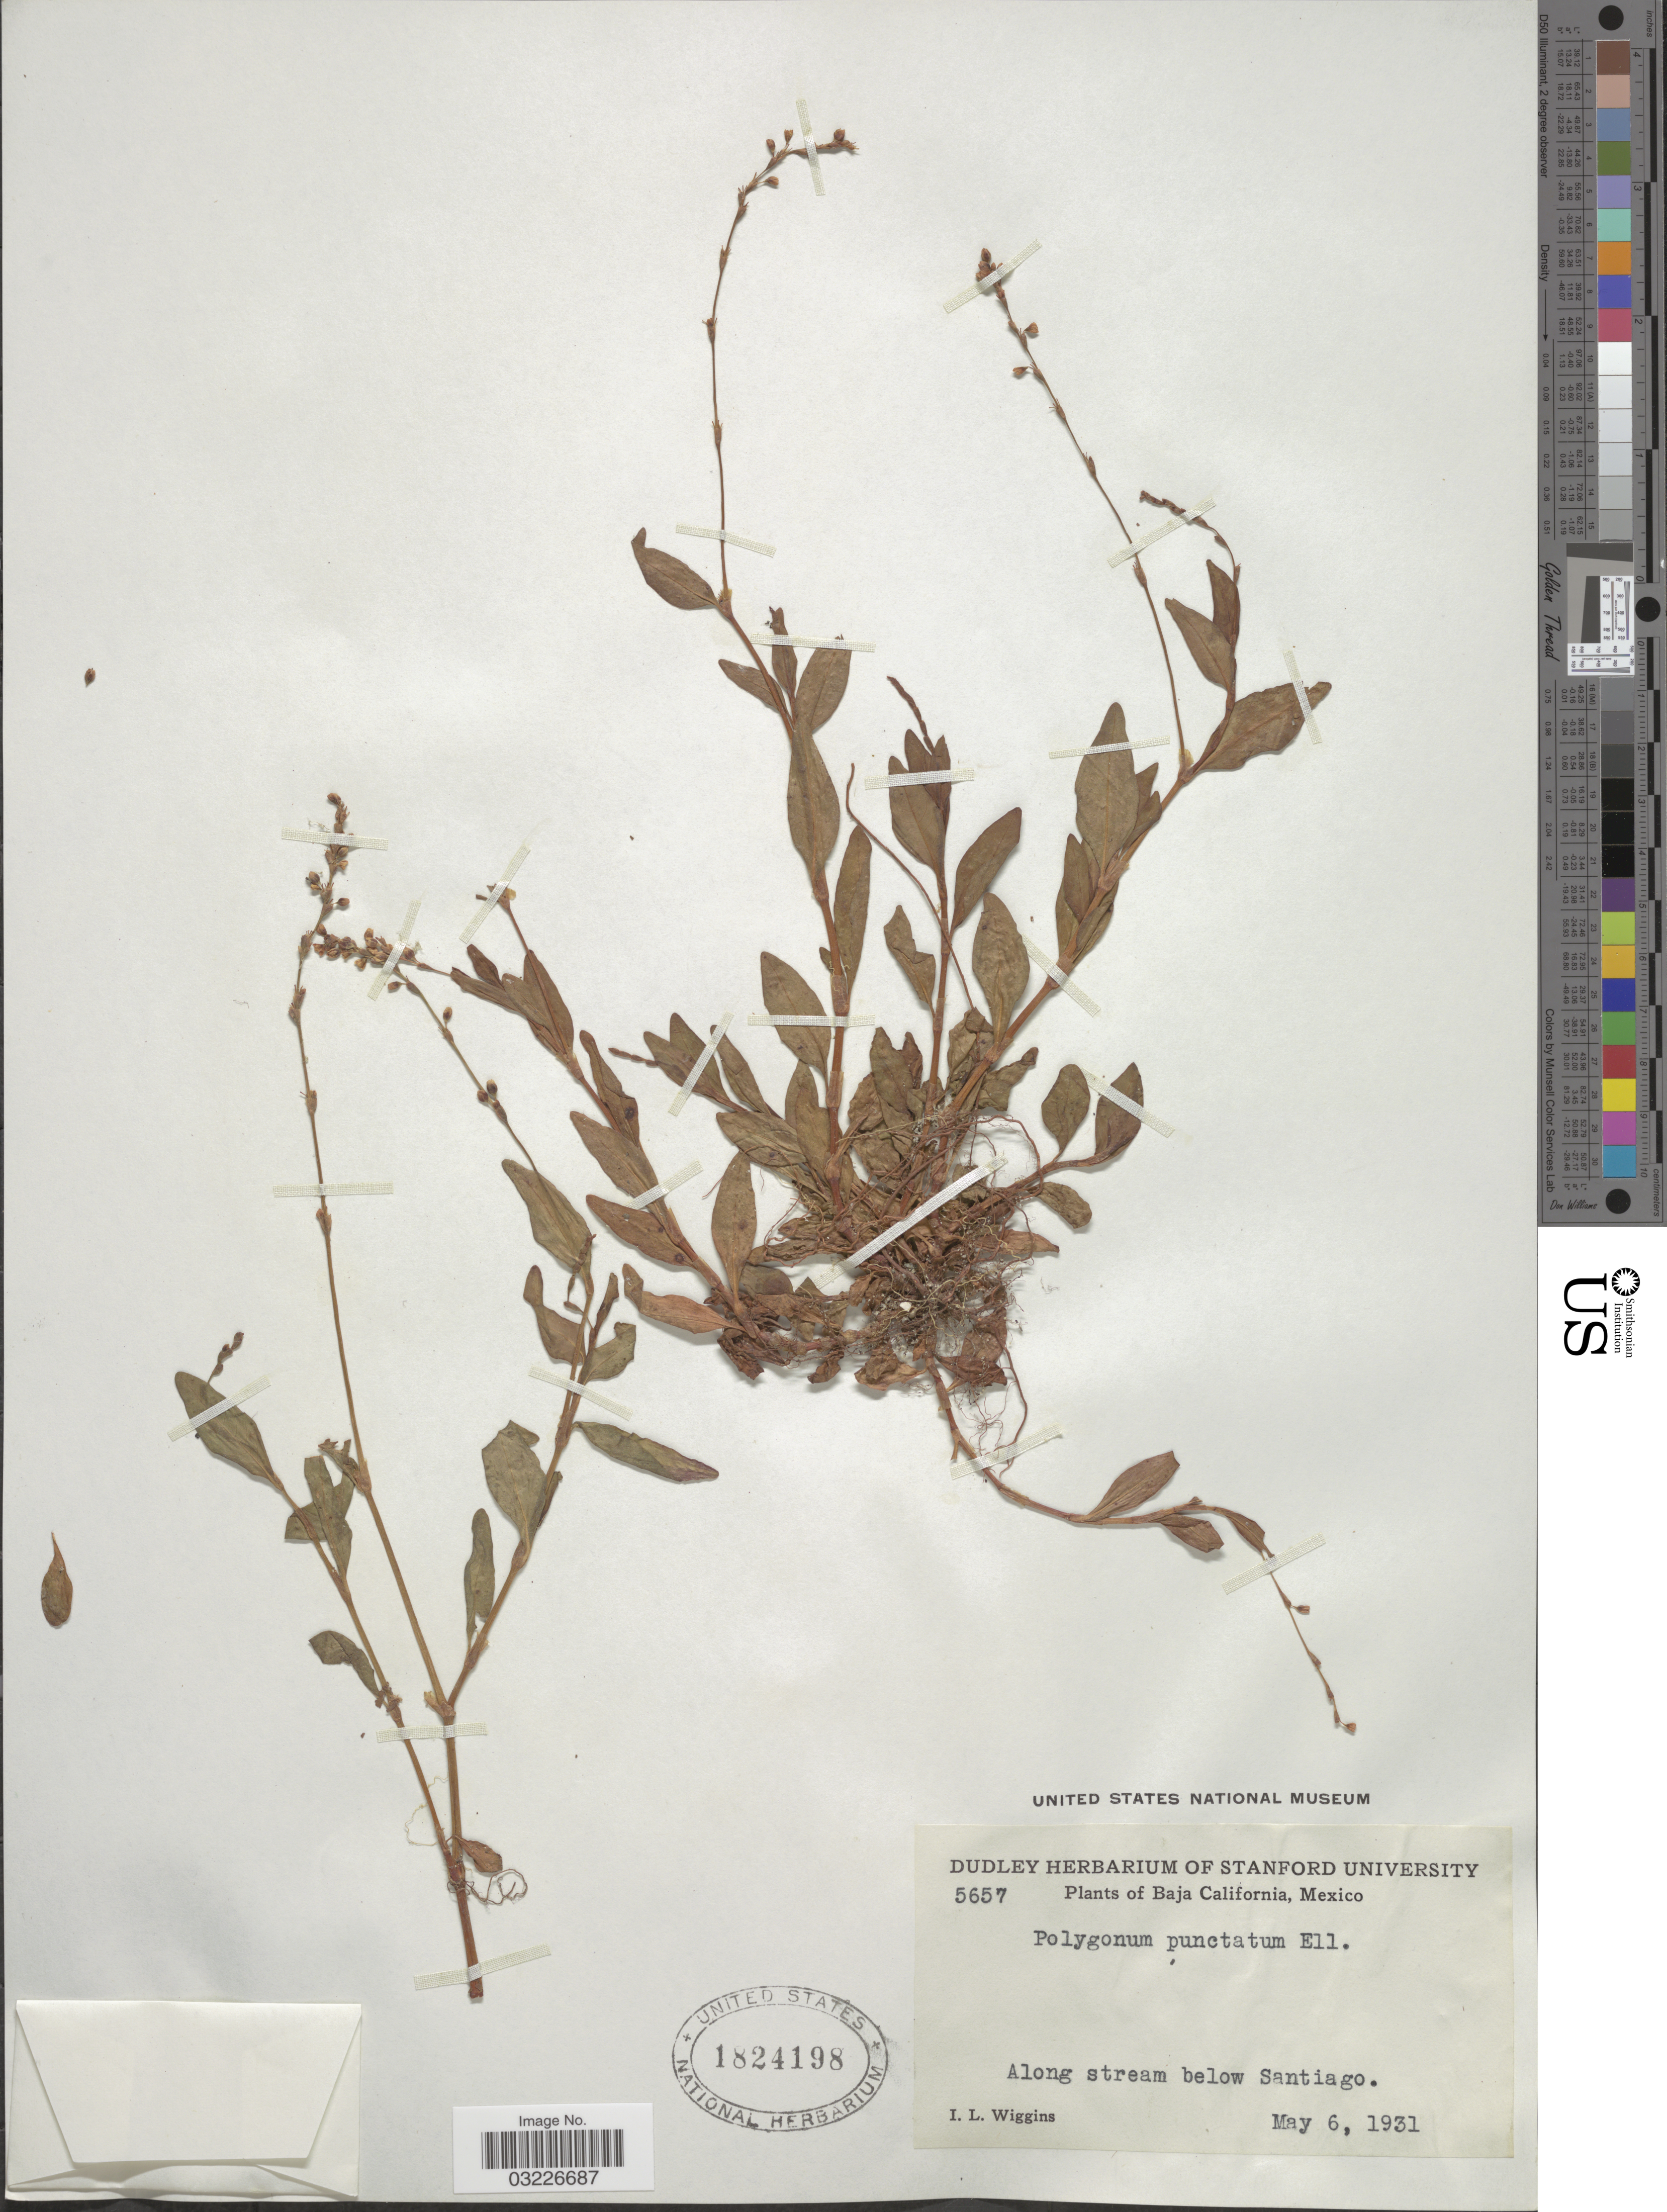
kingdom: Plantae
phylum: Tracheophyta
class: Magnoliopsida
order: Caryophyllales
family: Polygonaceae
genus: Persicaria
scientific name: Persicaria punctata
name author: (Elliott) Small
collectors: I. L. Wiggins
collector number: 5657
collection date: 1931-05-06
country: Mexico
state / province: Baja California Sur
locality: Along stream below Santiago.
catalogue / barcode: US 1824198